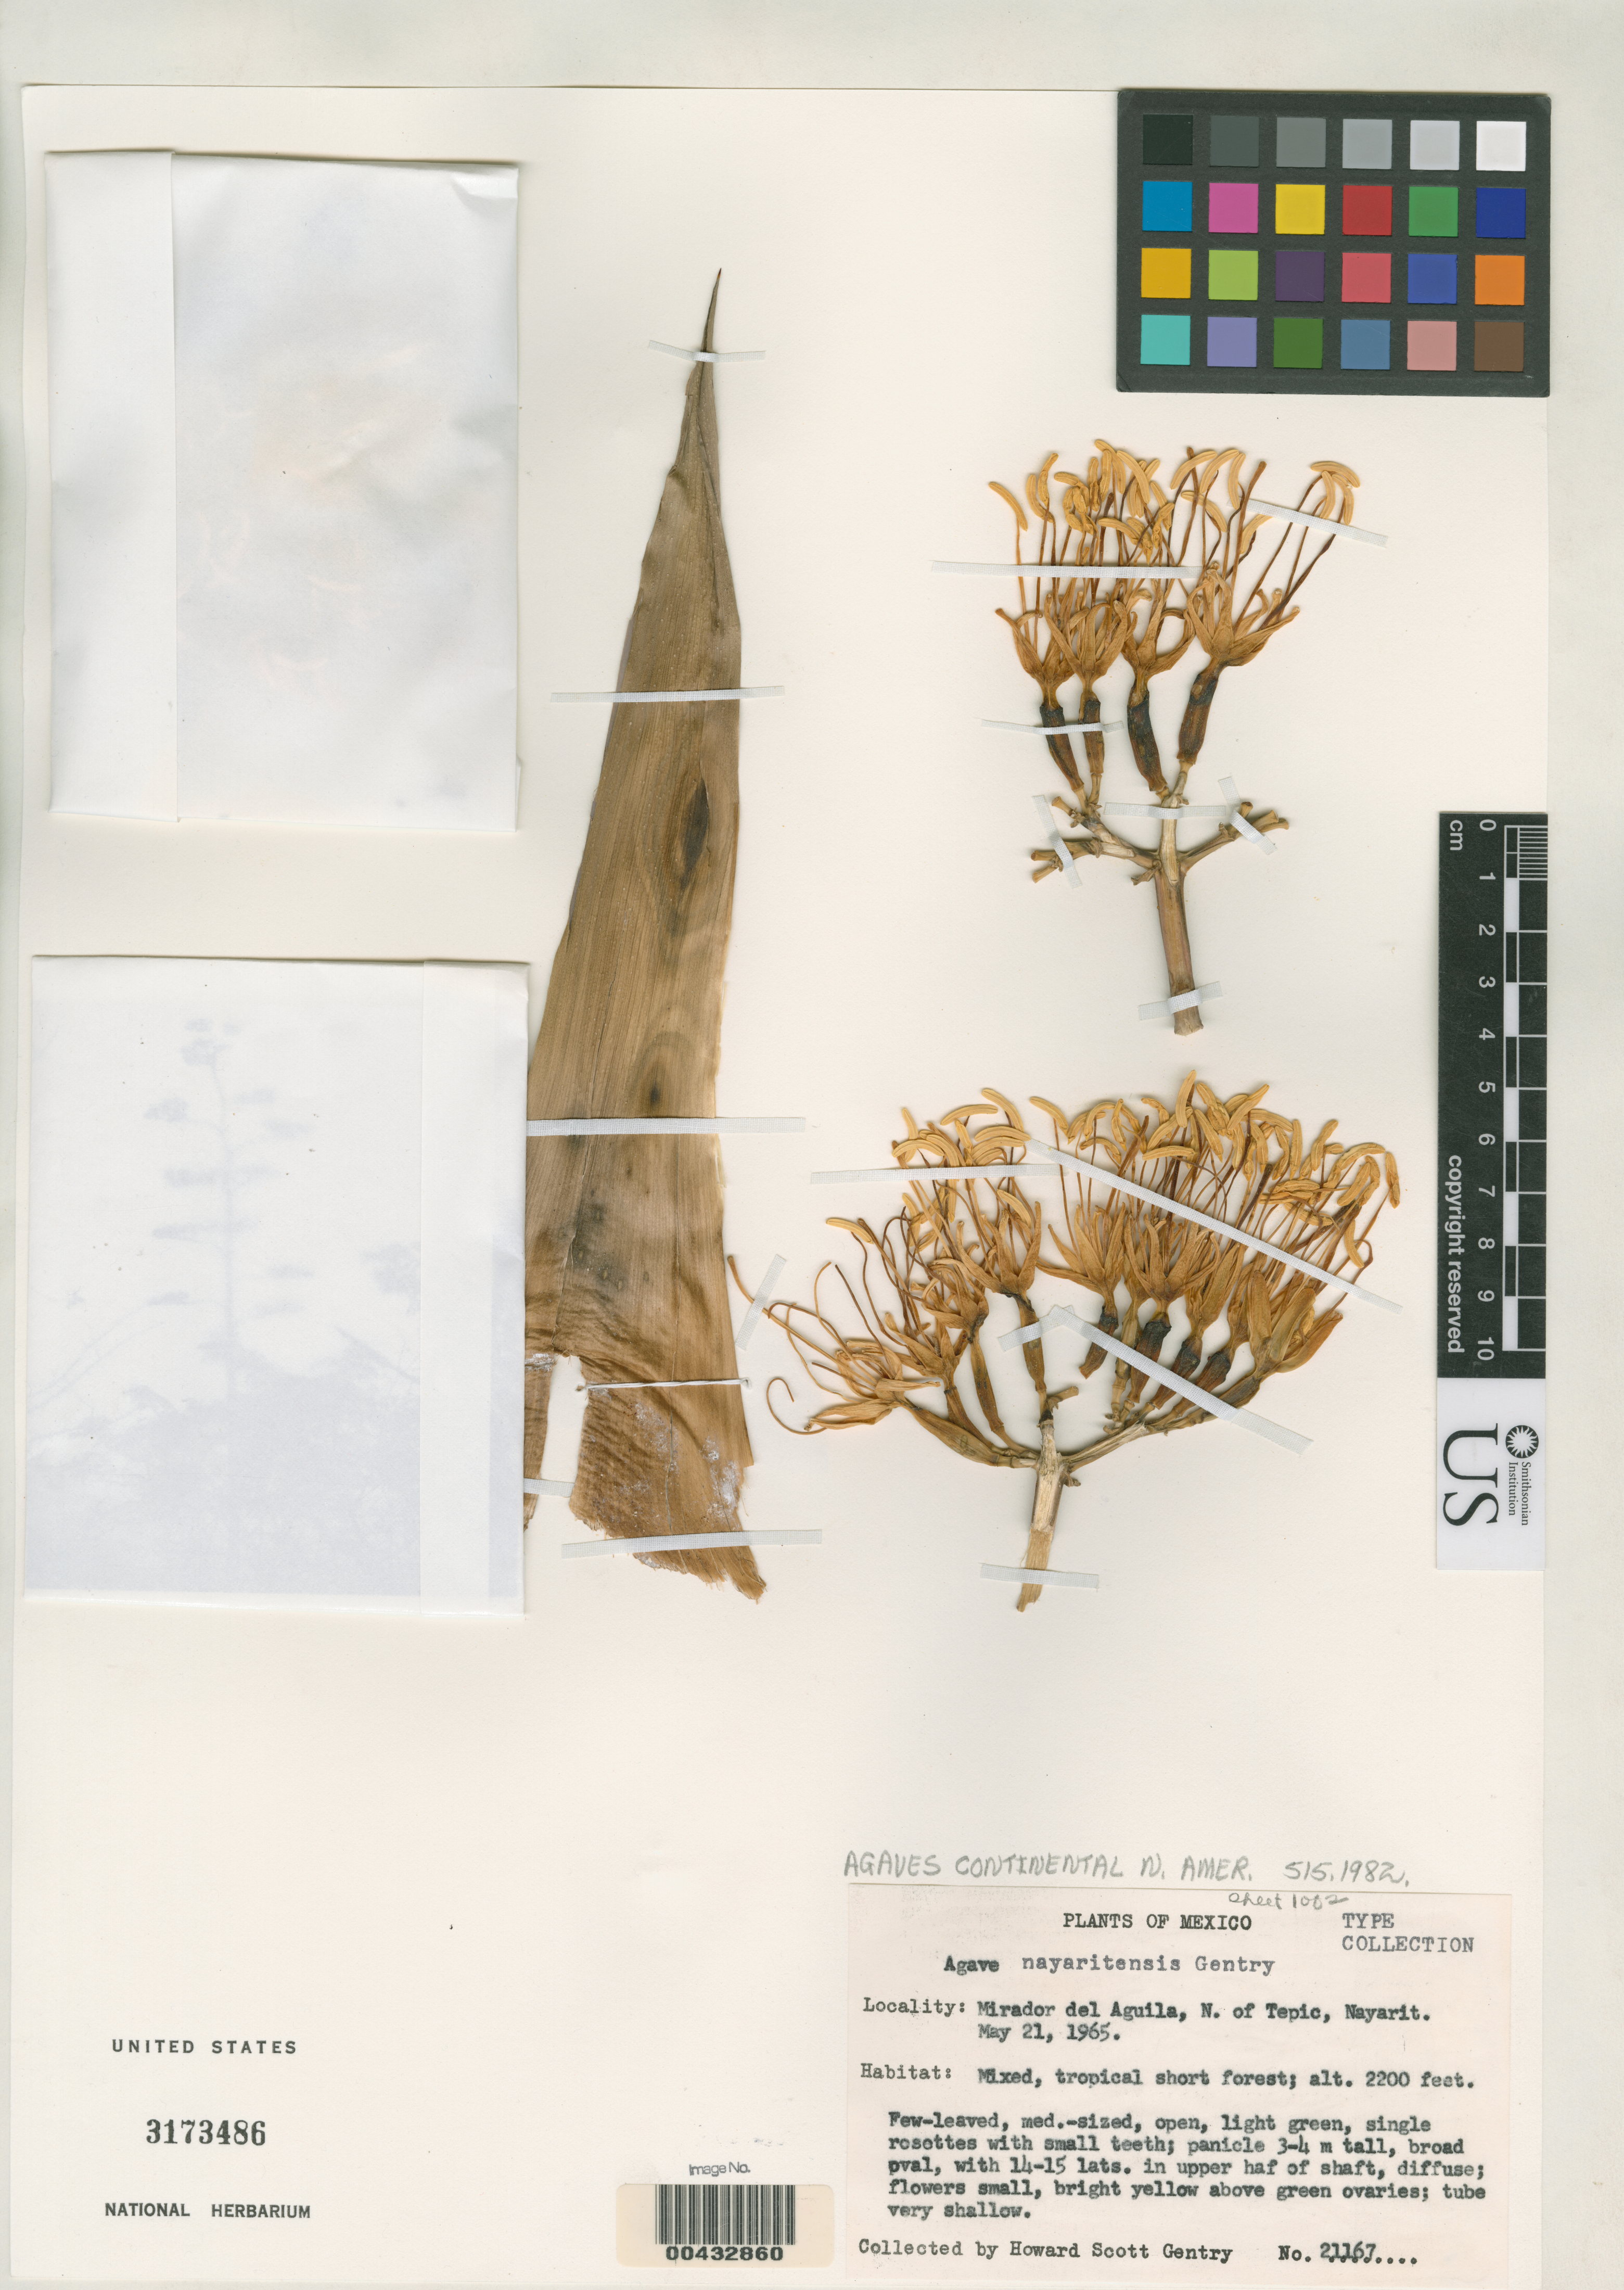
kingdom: Plantae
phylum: Tracheophyta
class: Liliopsida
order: Asparagales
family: Asparagaceae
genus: Agave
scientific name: Agave nayaritensis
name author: Gentry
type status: Holotype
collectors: H. S. Gentry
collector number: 21167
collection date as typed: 21 May 1965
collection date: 1965-05-21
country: Mexico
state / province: Nayarit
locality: Mirador del Aguila, N of Tepic.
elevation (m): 671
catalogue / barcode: US 3173486